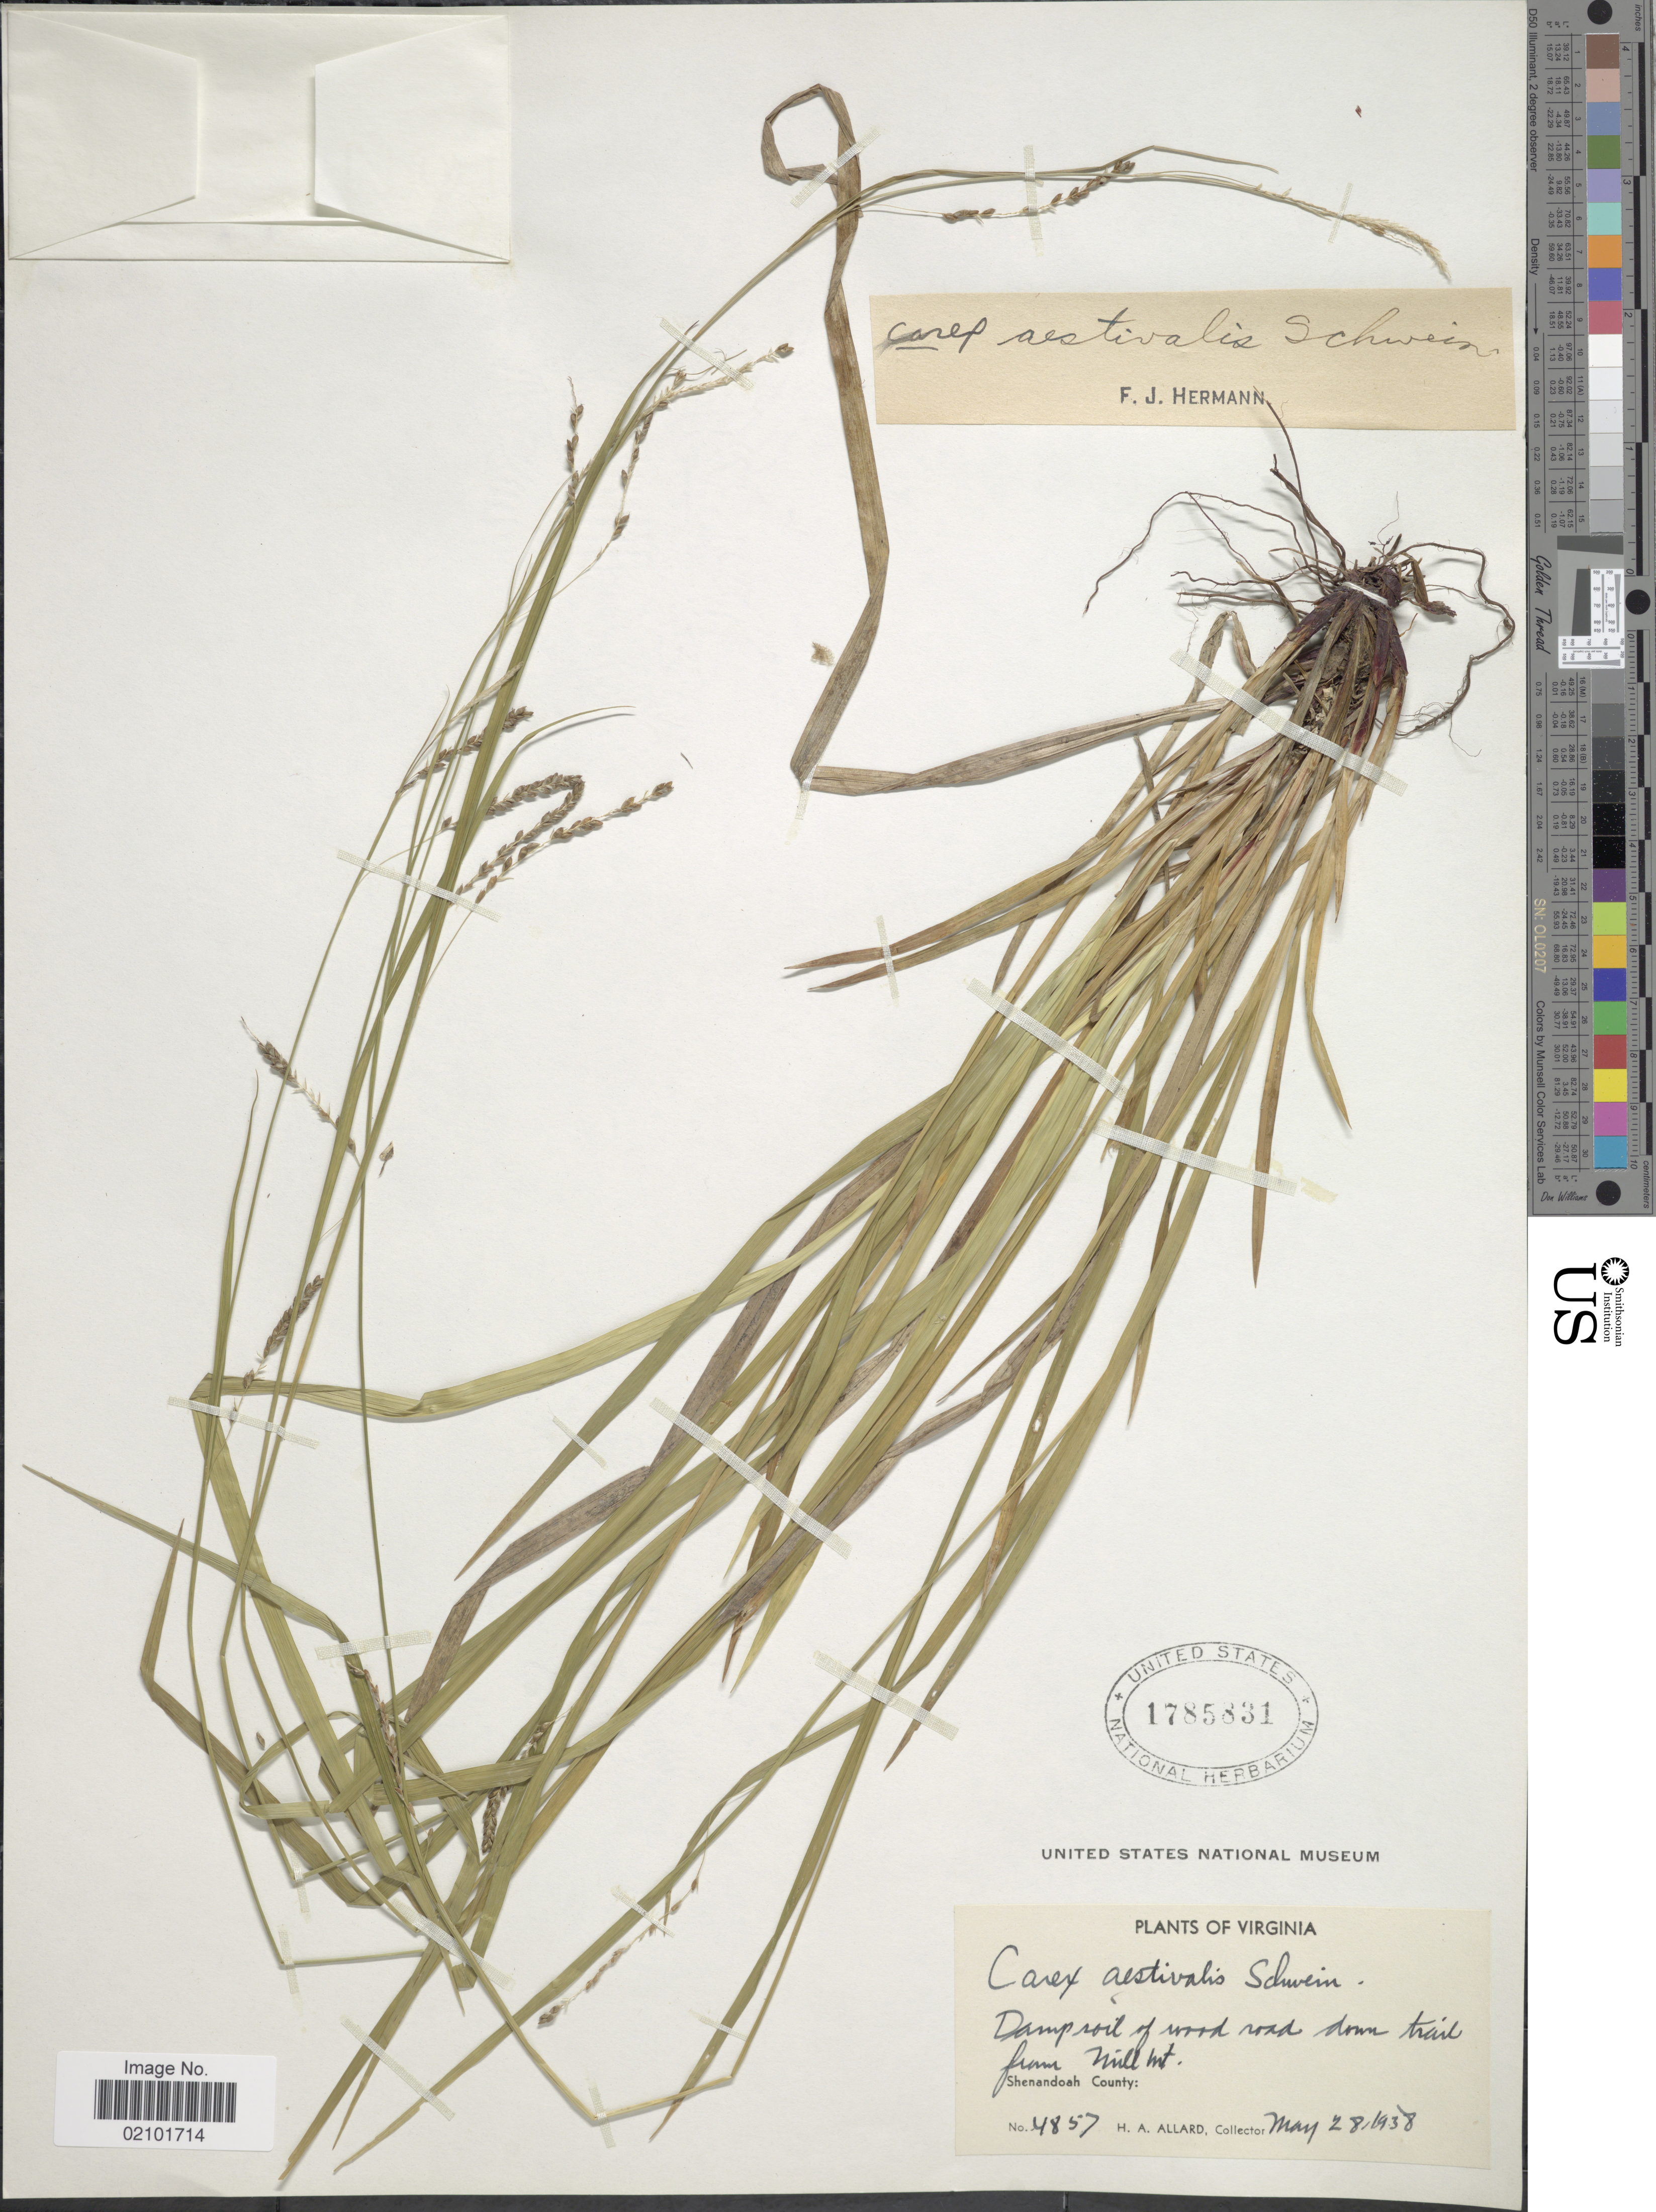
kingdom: Plantae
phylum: Tracheophyta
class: Liliopsida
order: Poales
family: Cyperaceae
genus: Carex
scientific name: Carex aestivalis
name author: M.A. Curtis ex A. Gray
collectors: H. A. Allard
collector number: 4857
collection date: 1938-05-28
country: United States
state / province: Virginia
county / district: Shenandoah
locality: Down trail from Mill Mt. Shenandoah County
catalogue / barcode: US 1785831